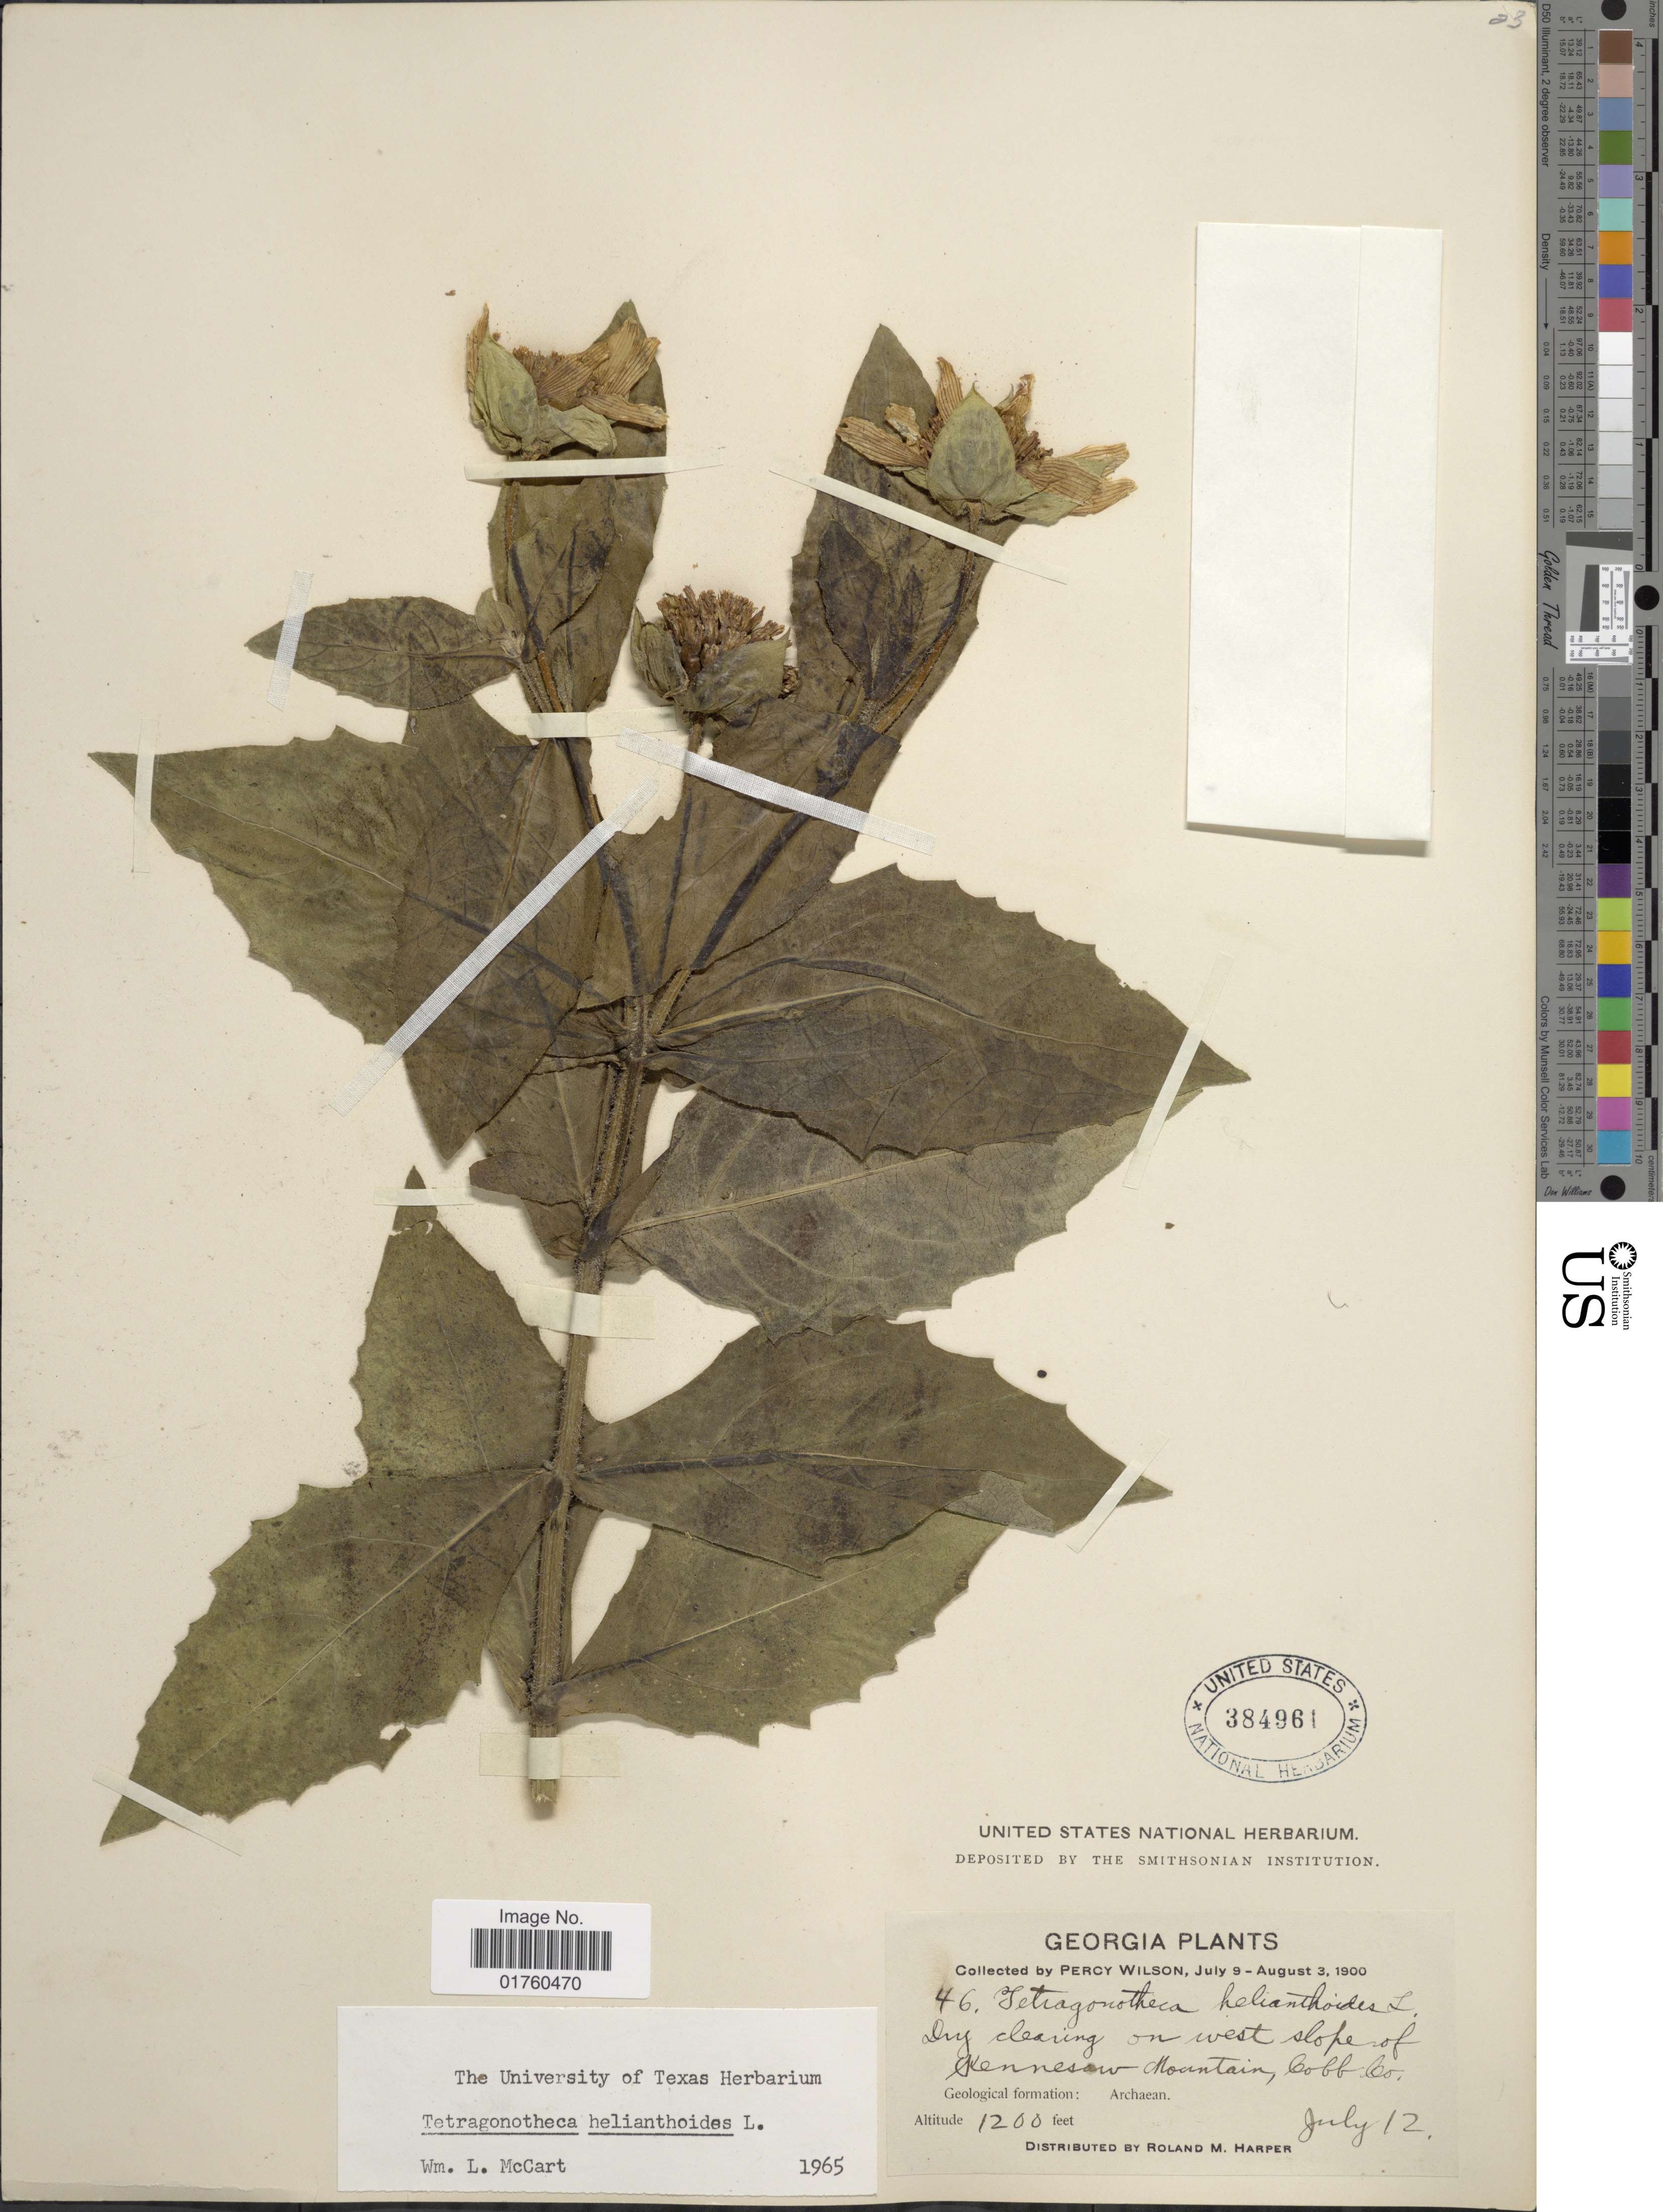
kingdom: Plantae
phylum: Tracheophyta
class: Magnoliopsida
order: Asterales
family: Asteraceae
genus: Tetragonotheca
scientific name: Tetragonotheca helianthoides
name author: L.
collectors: P. Wilson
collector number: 46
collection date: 1900-07-12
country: United States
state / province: Georgia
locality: On west slope of Kennesaw Mountain, Cobb Co. Archaen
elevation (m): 366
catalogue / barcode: US 384961